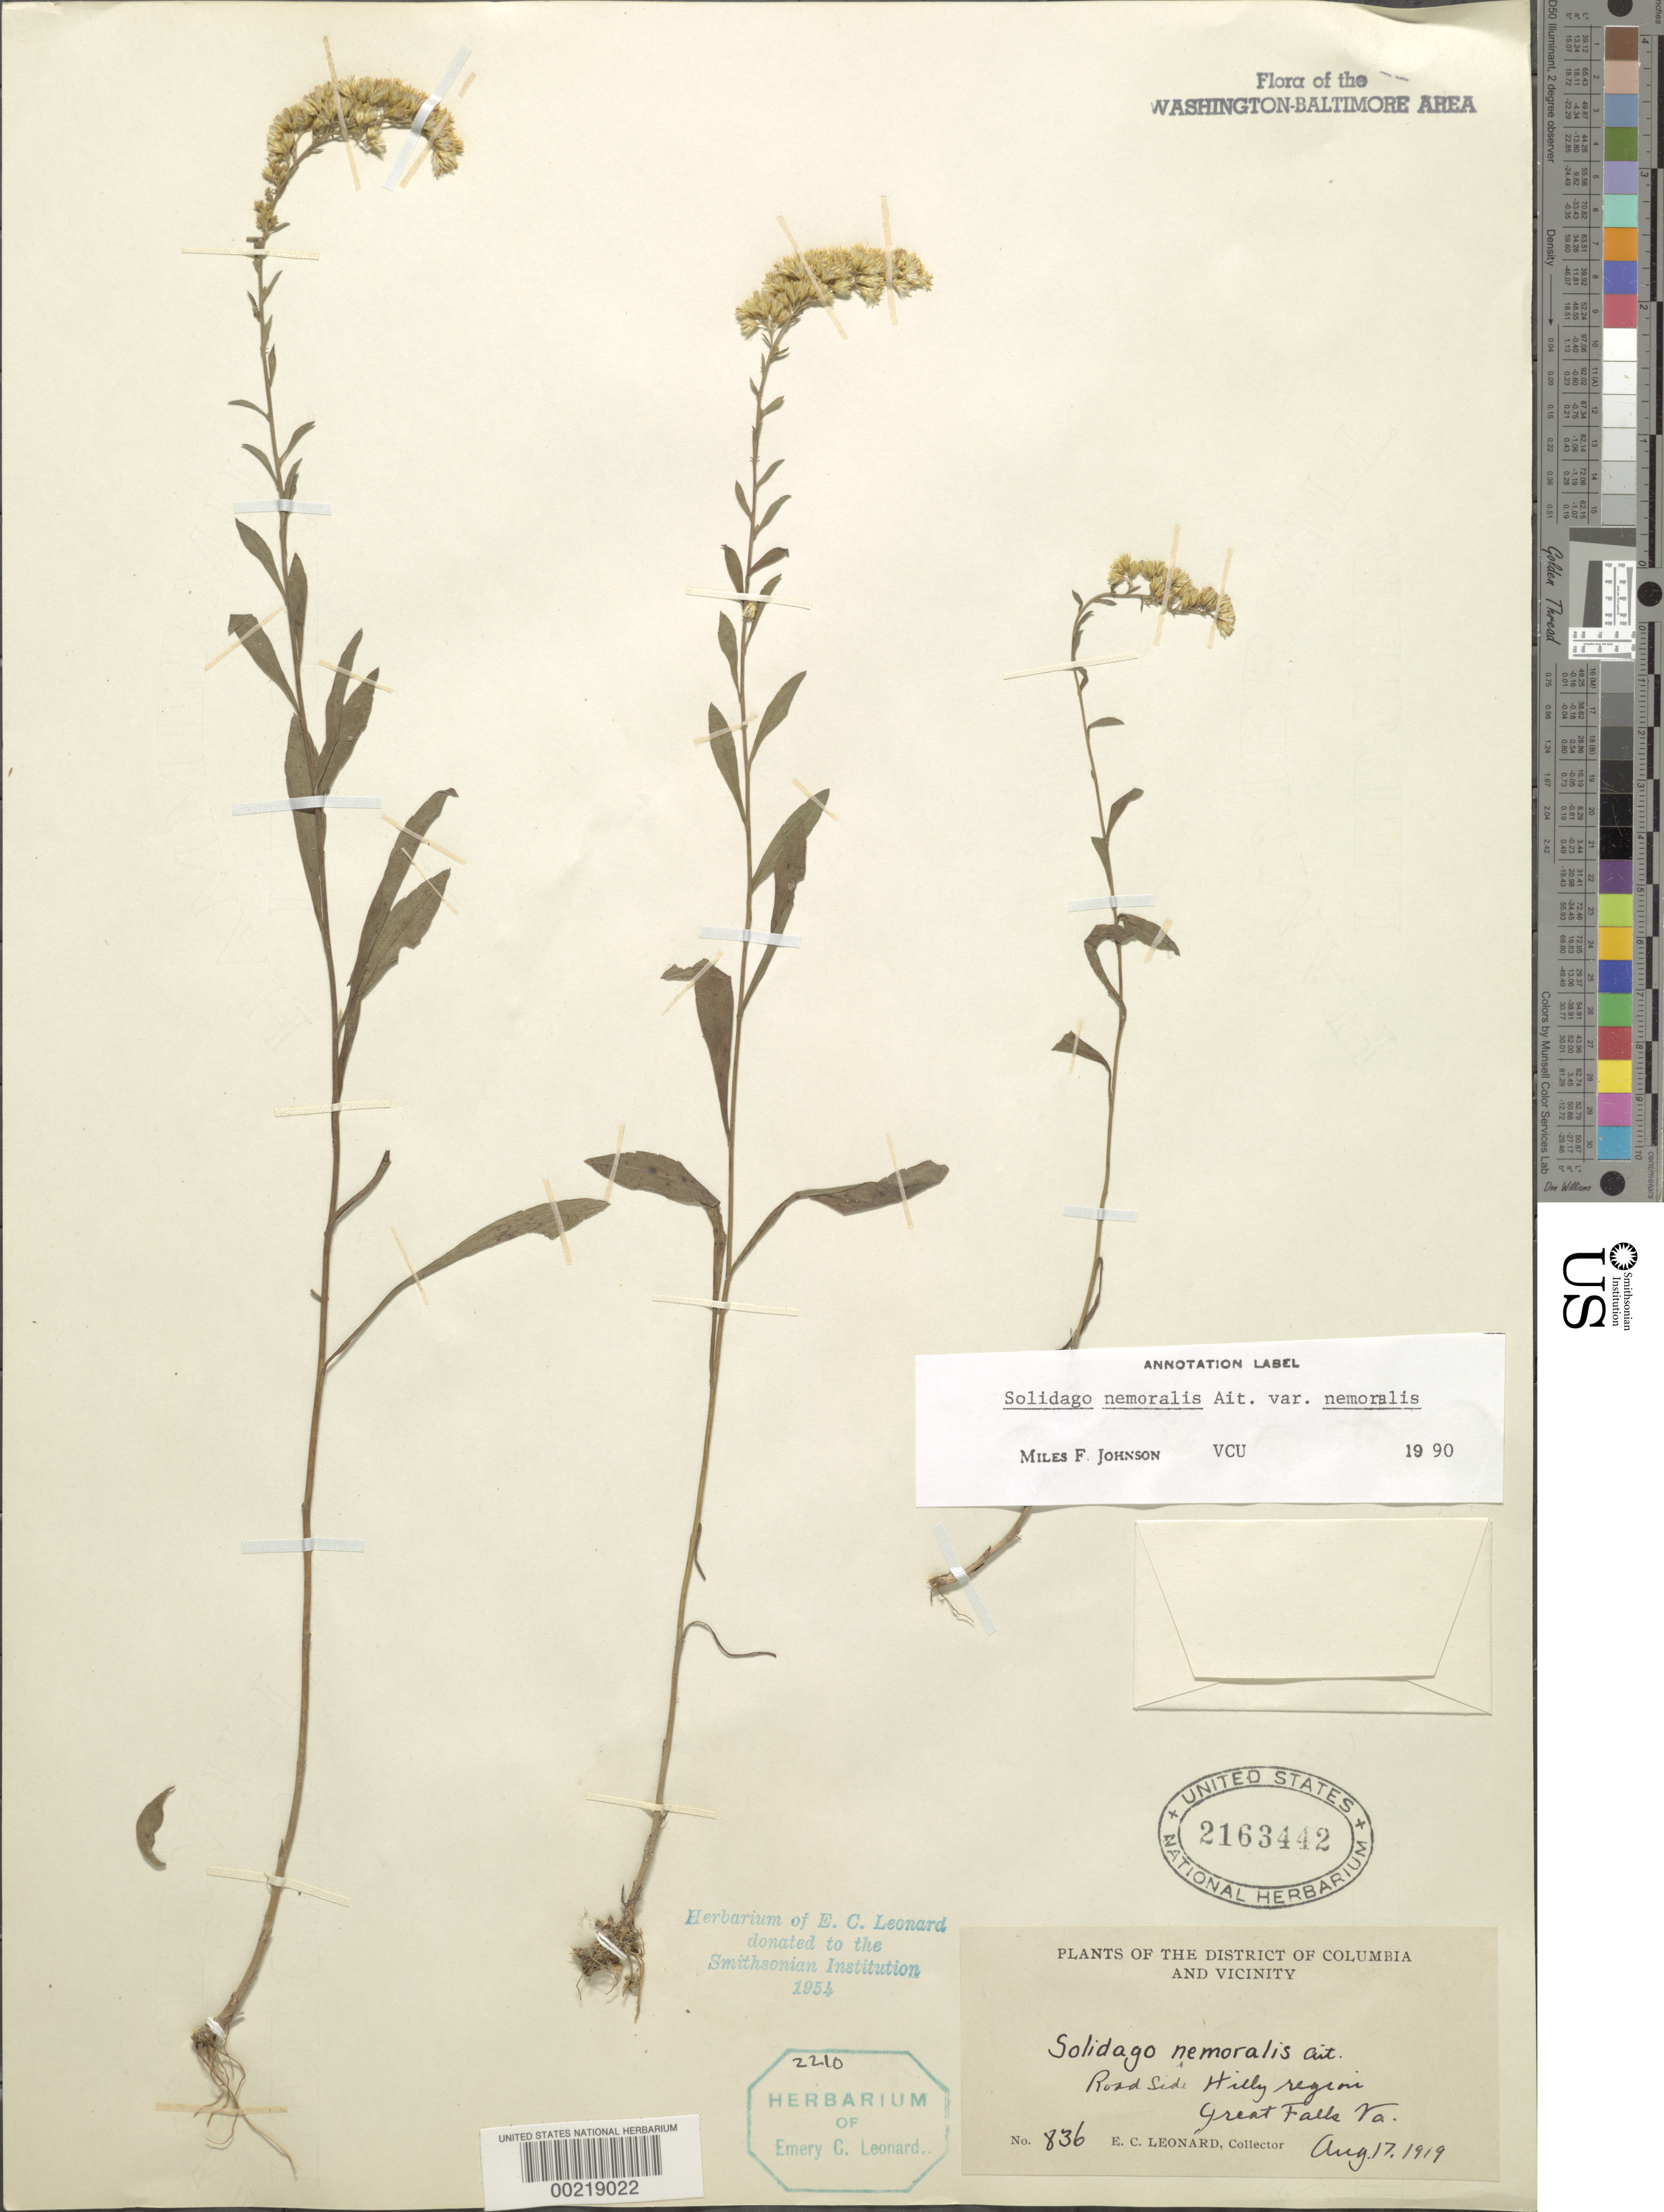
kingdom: Plantae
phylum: Tracheophyta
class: Magnoliopsida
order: Asterales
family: Asteraceae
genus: Solidago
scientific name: Solidago nemoralis var. nemoralis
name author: Aiton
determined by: Johnson, M. F.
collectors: E. C. Leonard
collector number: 836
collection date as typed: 17 Aug 1919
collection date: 1919-08-17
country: United States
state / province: Virginia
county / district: Fairfax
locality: Great Falls C. & O. Canal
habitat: Roadside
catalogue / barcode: US 2163442